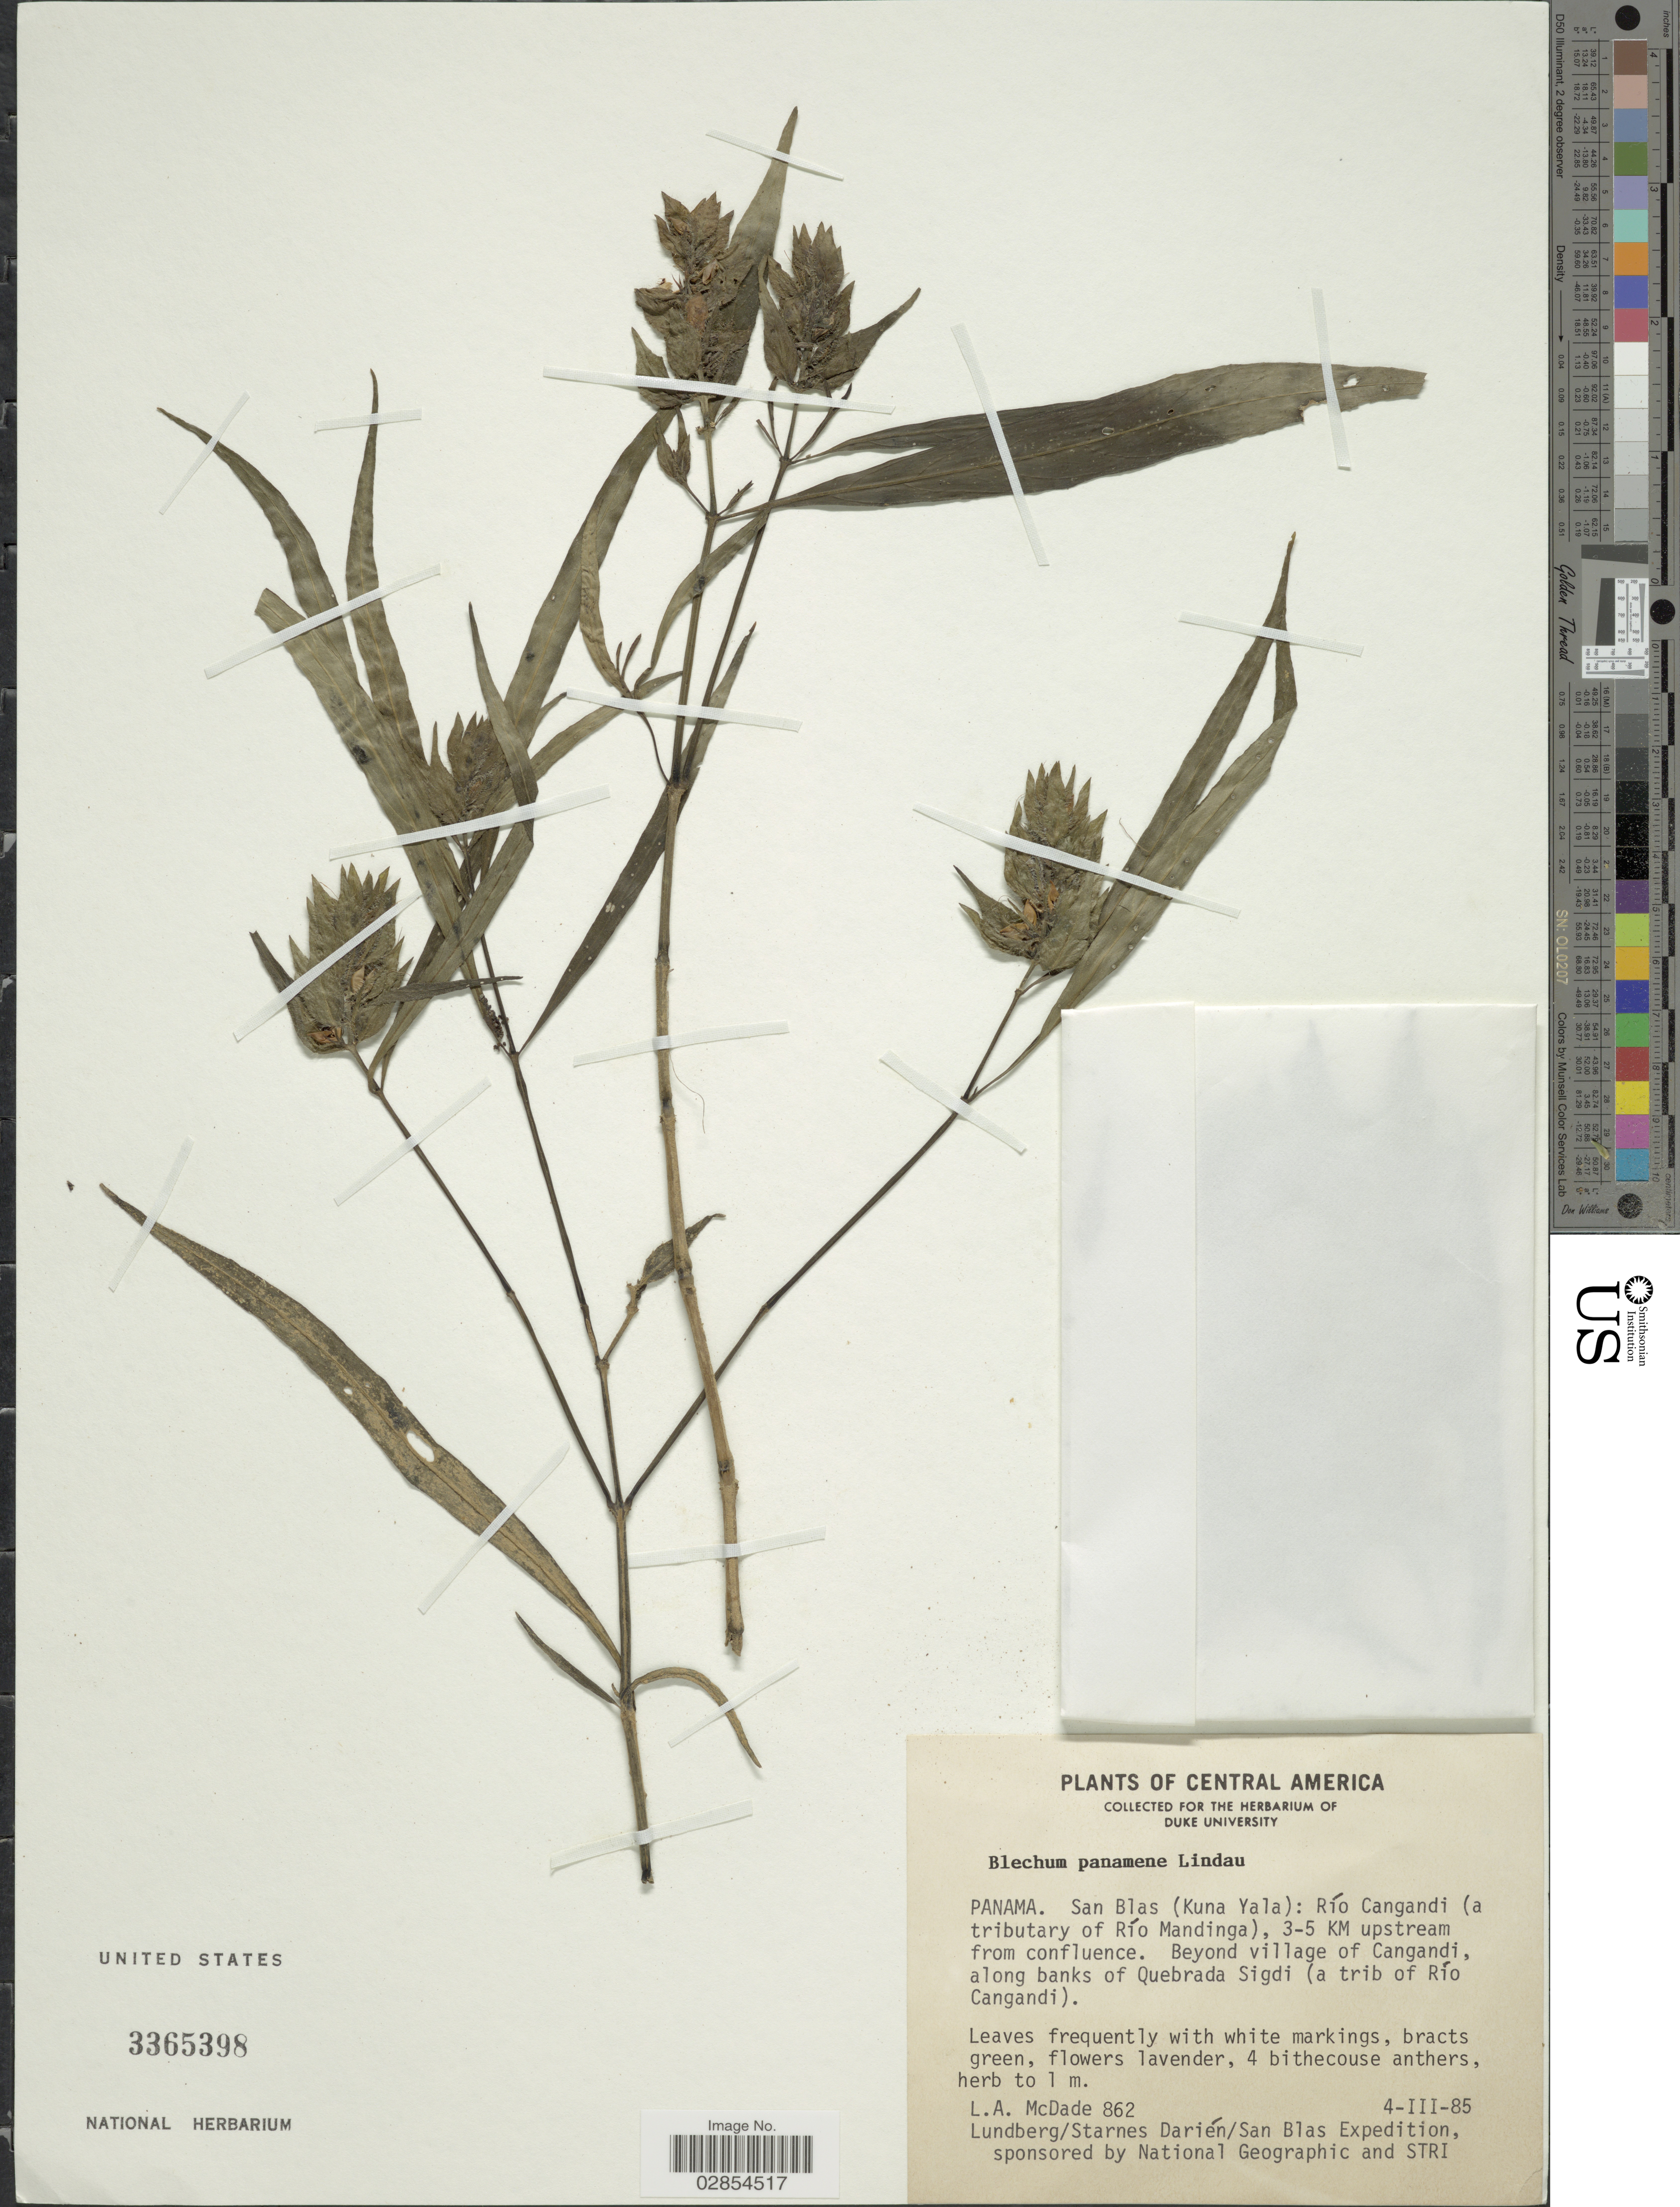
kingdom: Plantae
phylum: Tracheophyta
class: Magnoliopsida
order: Lamiales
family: Acanthaceae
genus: Blechum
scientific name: Blechum panamense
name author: Lindau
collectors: L. McDade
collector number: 862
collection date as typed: Transcribed d/m/y: 4/3/85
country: Panama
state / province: Kuna Yala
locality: San Blas (Kuns Yala): Río Cangandi (a tributary of Río Mandinga), 3-5 KM upstream from confluence. Beyond village of Cangandi, along banks of Quebrada Sigdi (a trib of Río Cangandi).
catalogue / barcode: US 3365398